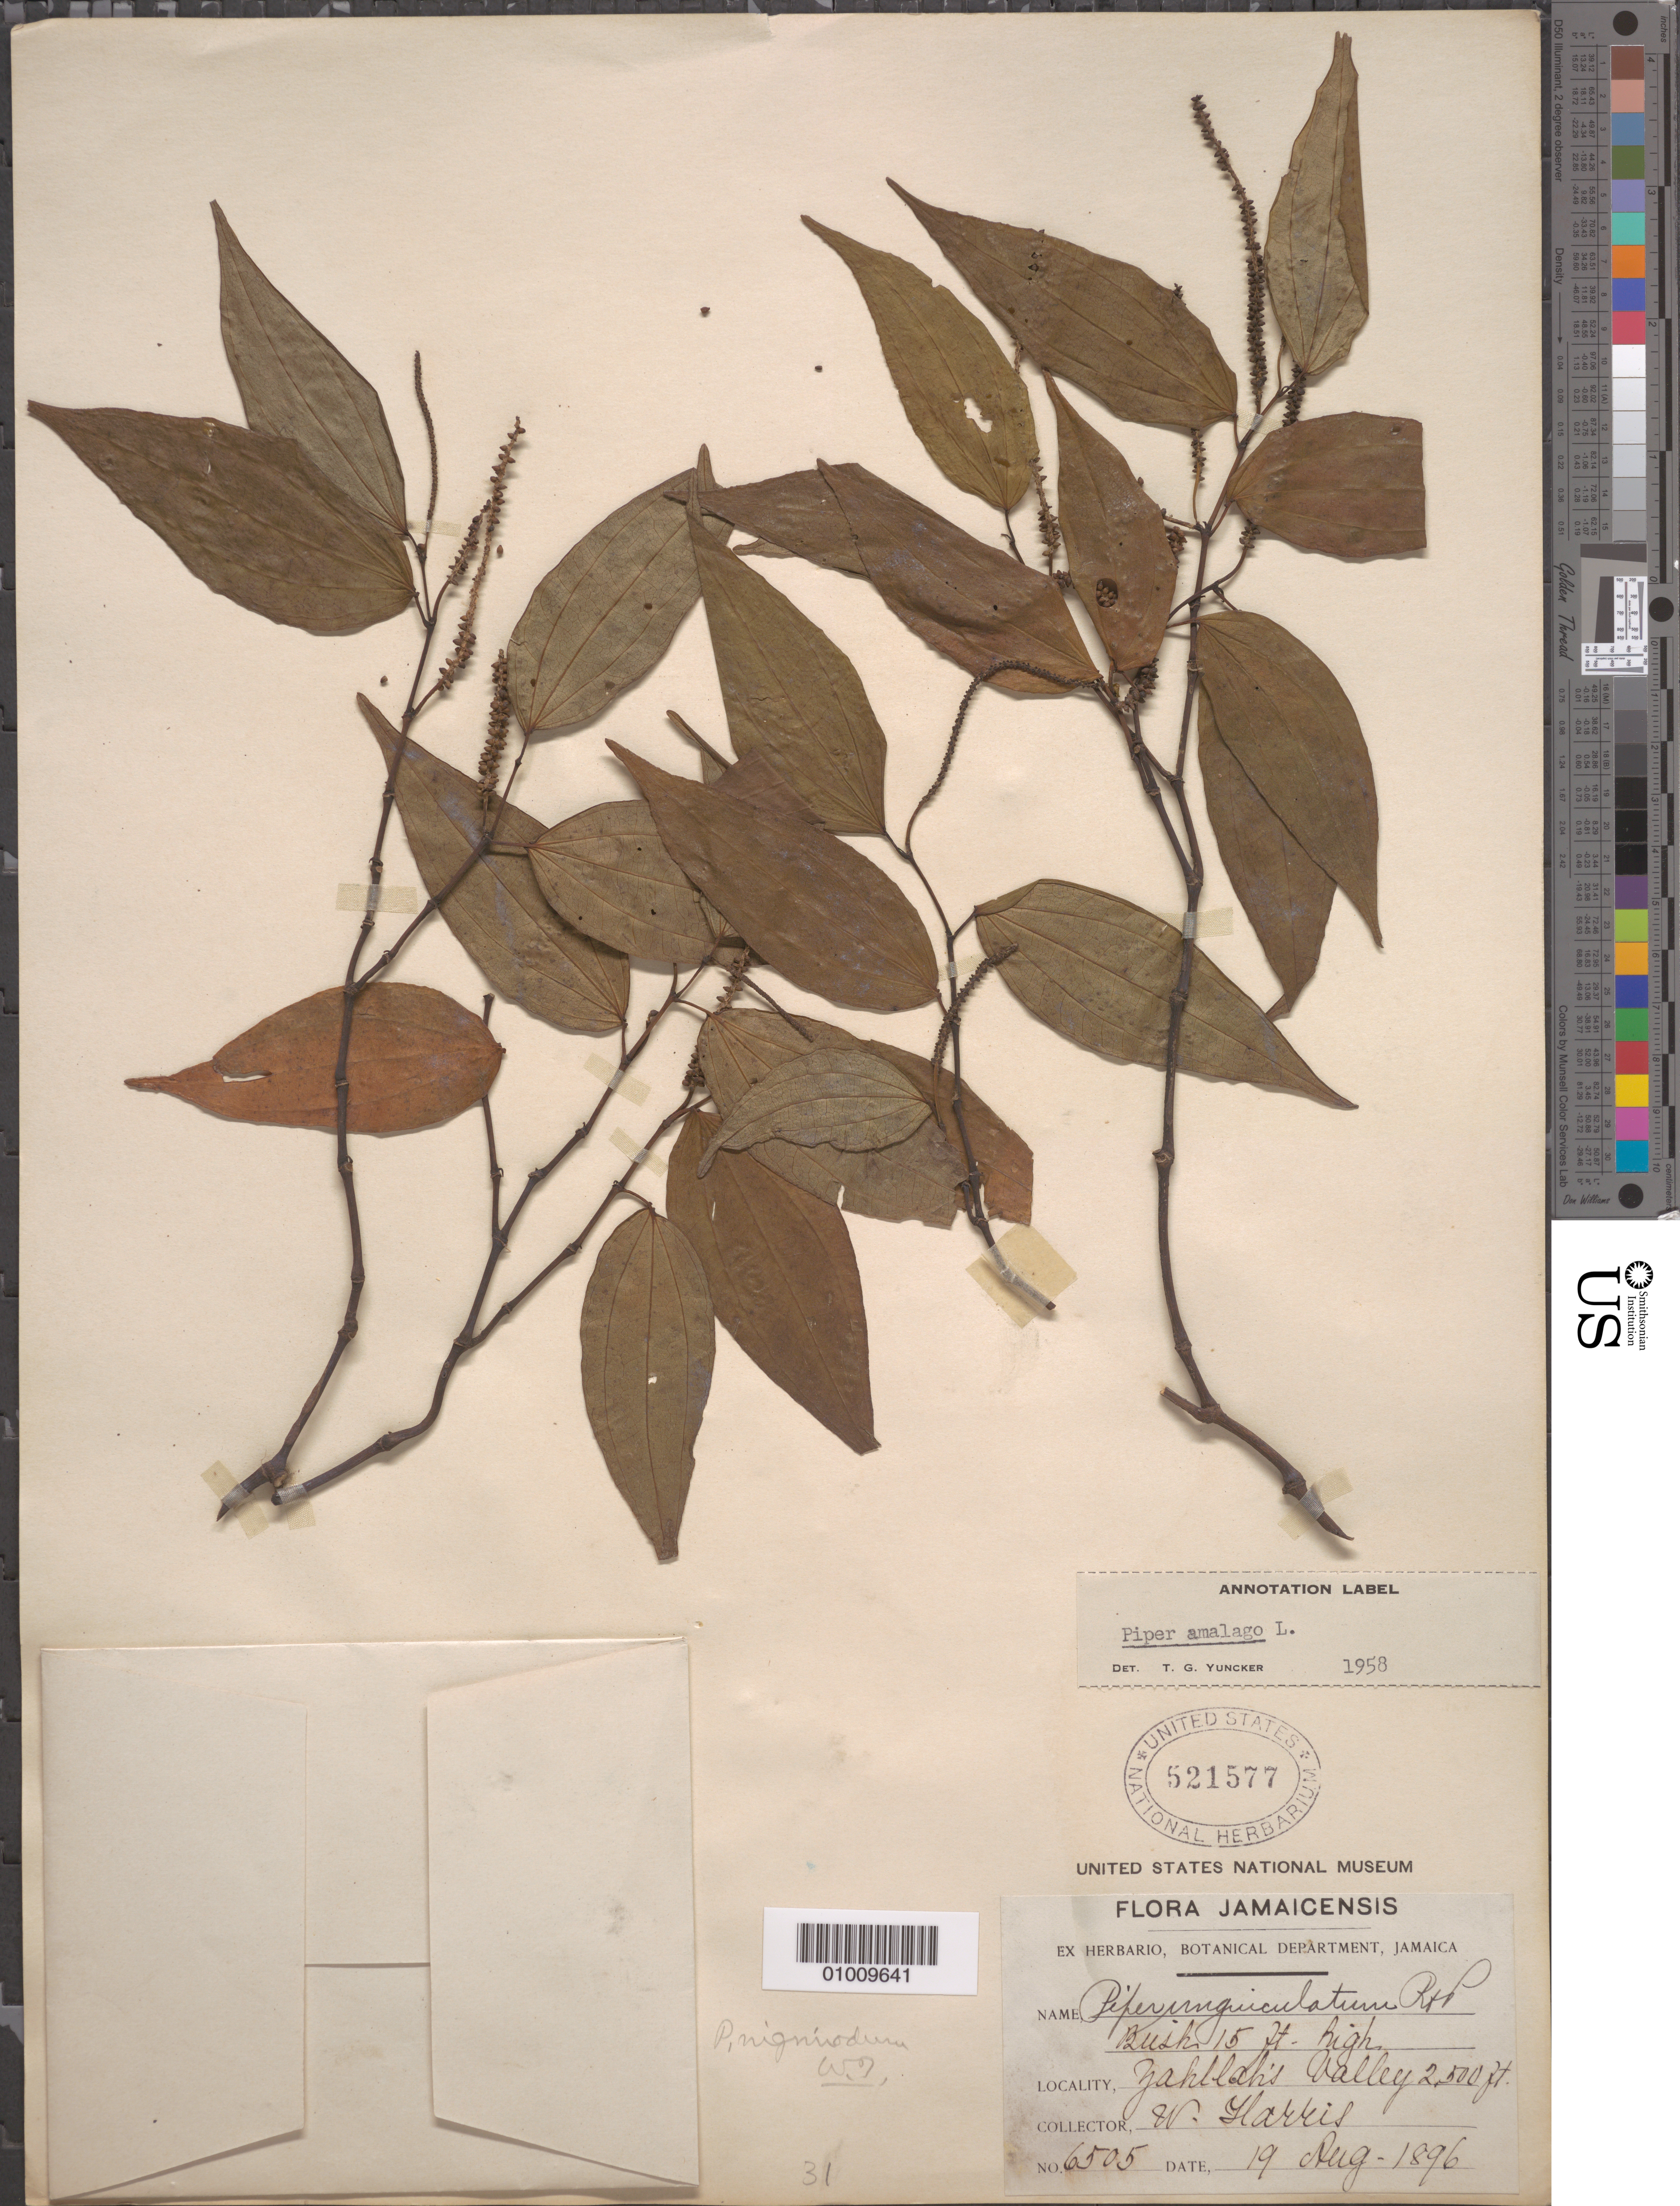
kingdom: Plantae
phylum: Tracheophyta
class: Magnoliopsida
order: Piperales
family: Piperaceae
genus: Piper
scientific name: Piper amalago var. amalago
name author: L.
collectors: W. Harris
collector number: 6505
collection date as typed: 19 Aug 1896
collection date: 1896-08-19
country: Jamaica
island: Jamaica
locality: Yallah's Valley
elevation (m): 762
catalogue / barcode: US 521577